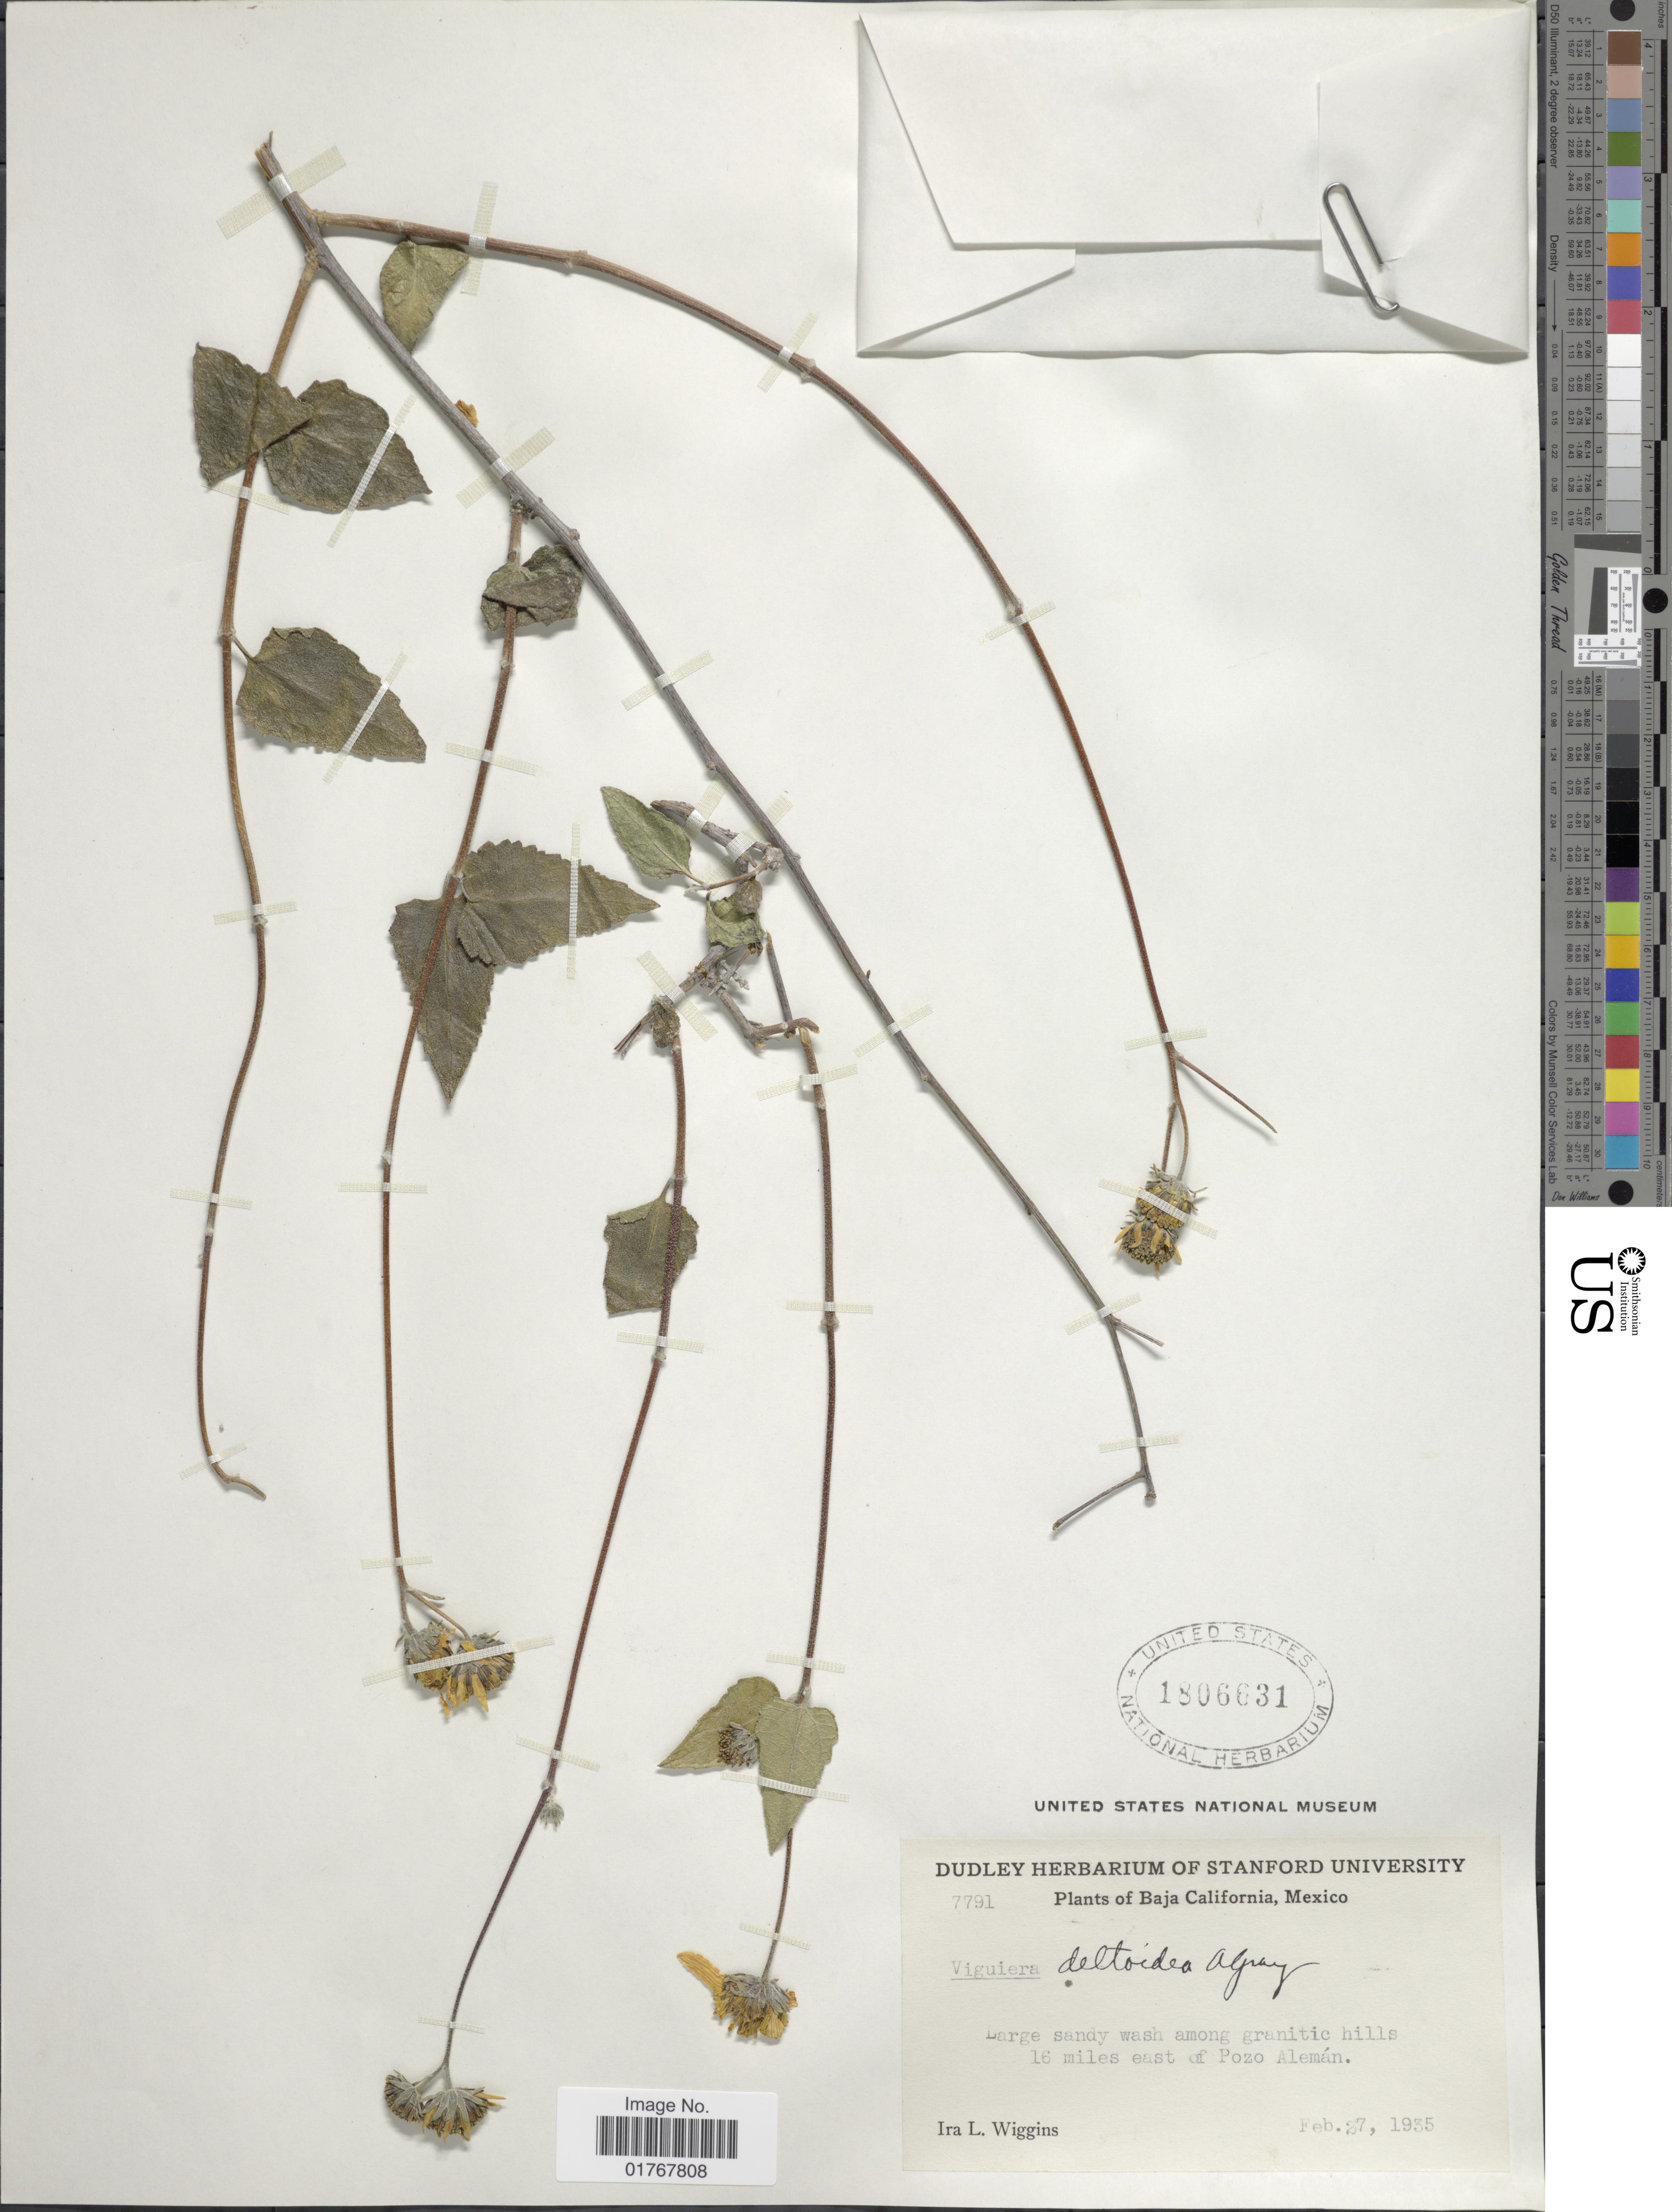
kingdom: Plantae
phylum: Tracheophyta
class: Magnoliopsida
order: Asterales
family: Asteraceae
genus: Viguiera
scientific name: Viguiera deltoidea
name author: A. Gray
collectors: I. L. Wiggins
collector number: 7791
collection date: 1935-02-27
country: Mexico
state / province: Baja California Sur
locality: Large sandy wash among granitic hills 16 miles east of Pozo Alemán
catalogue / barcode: US 1806631